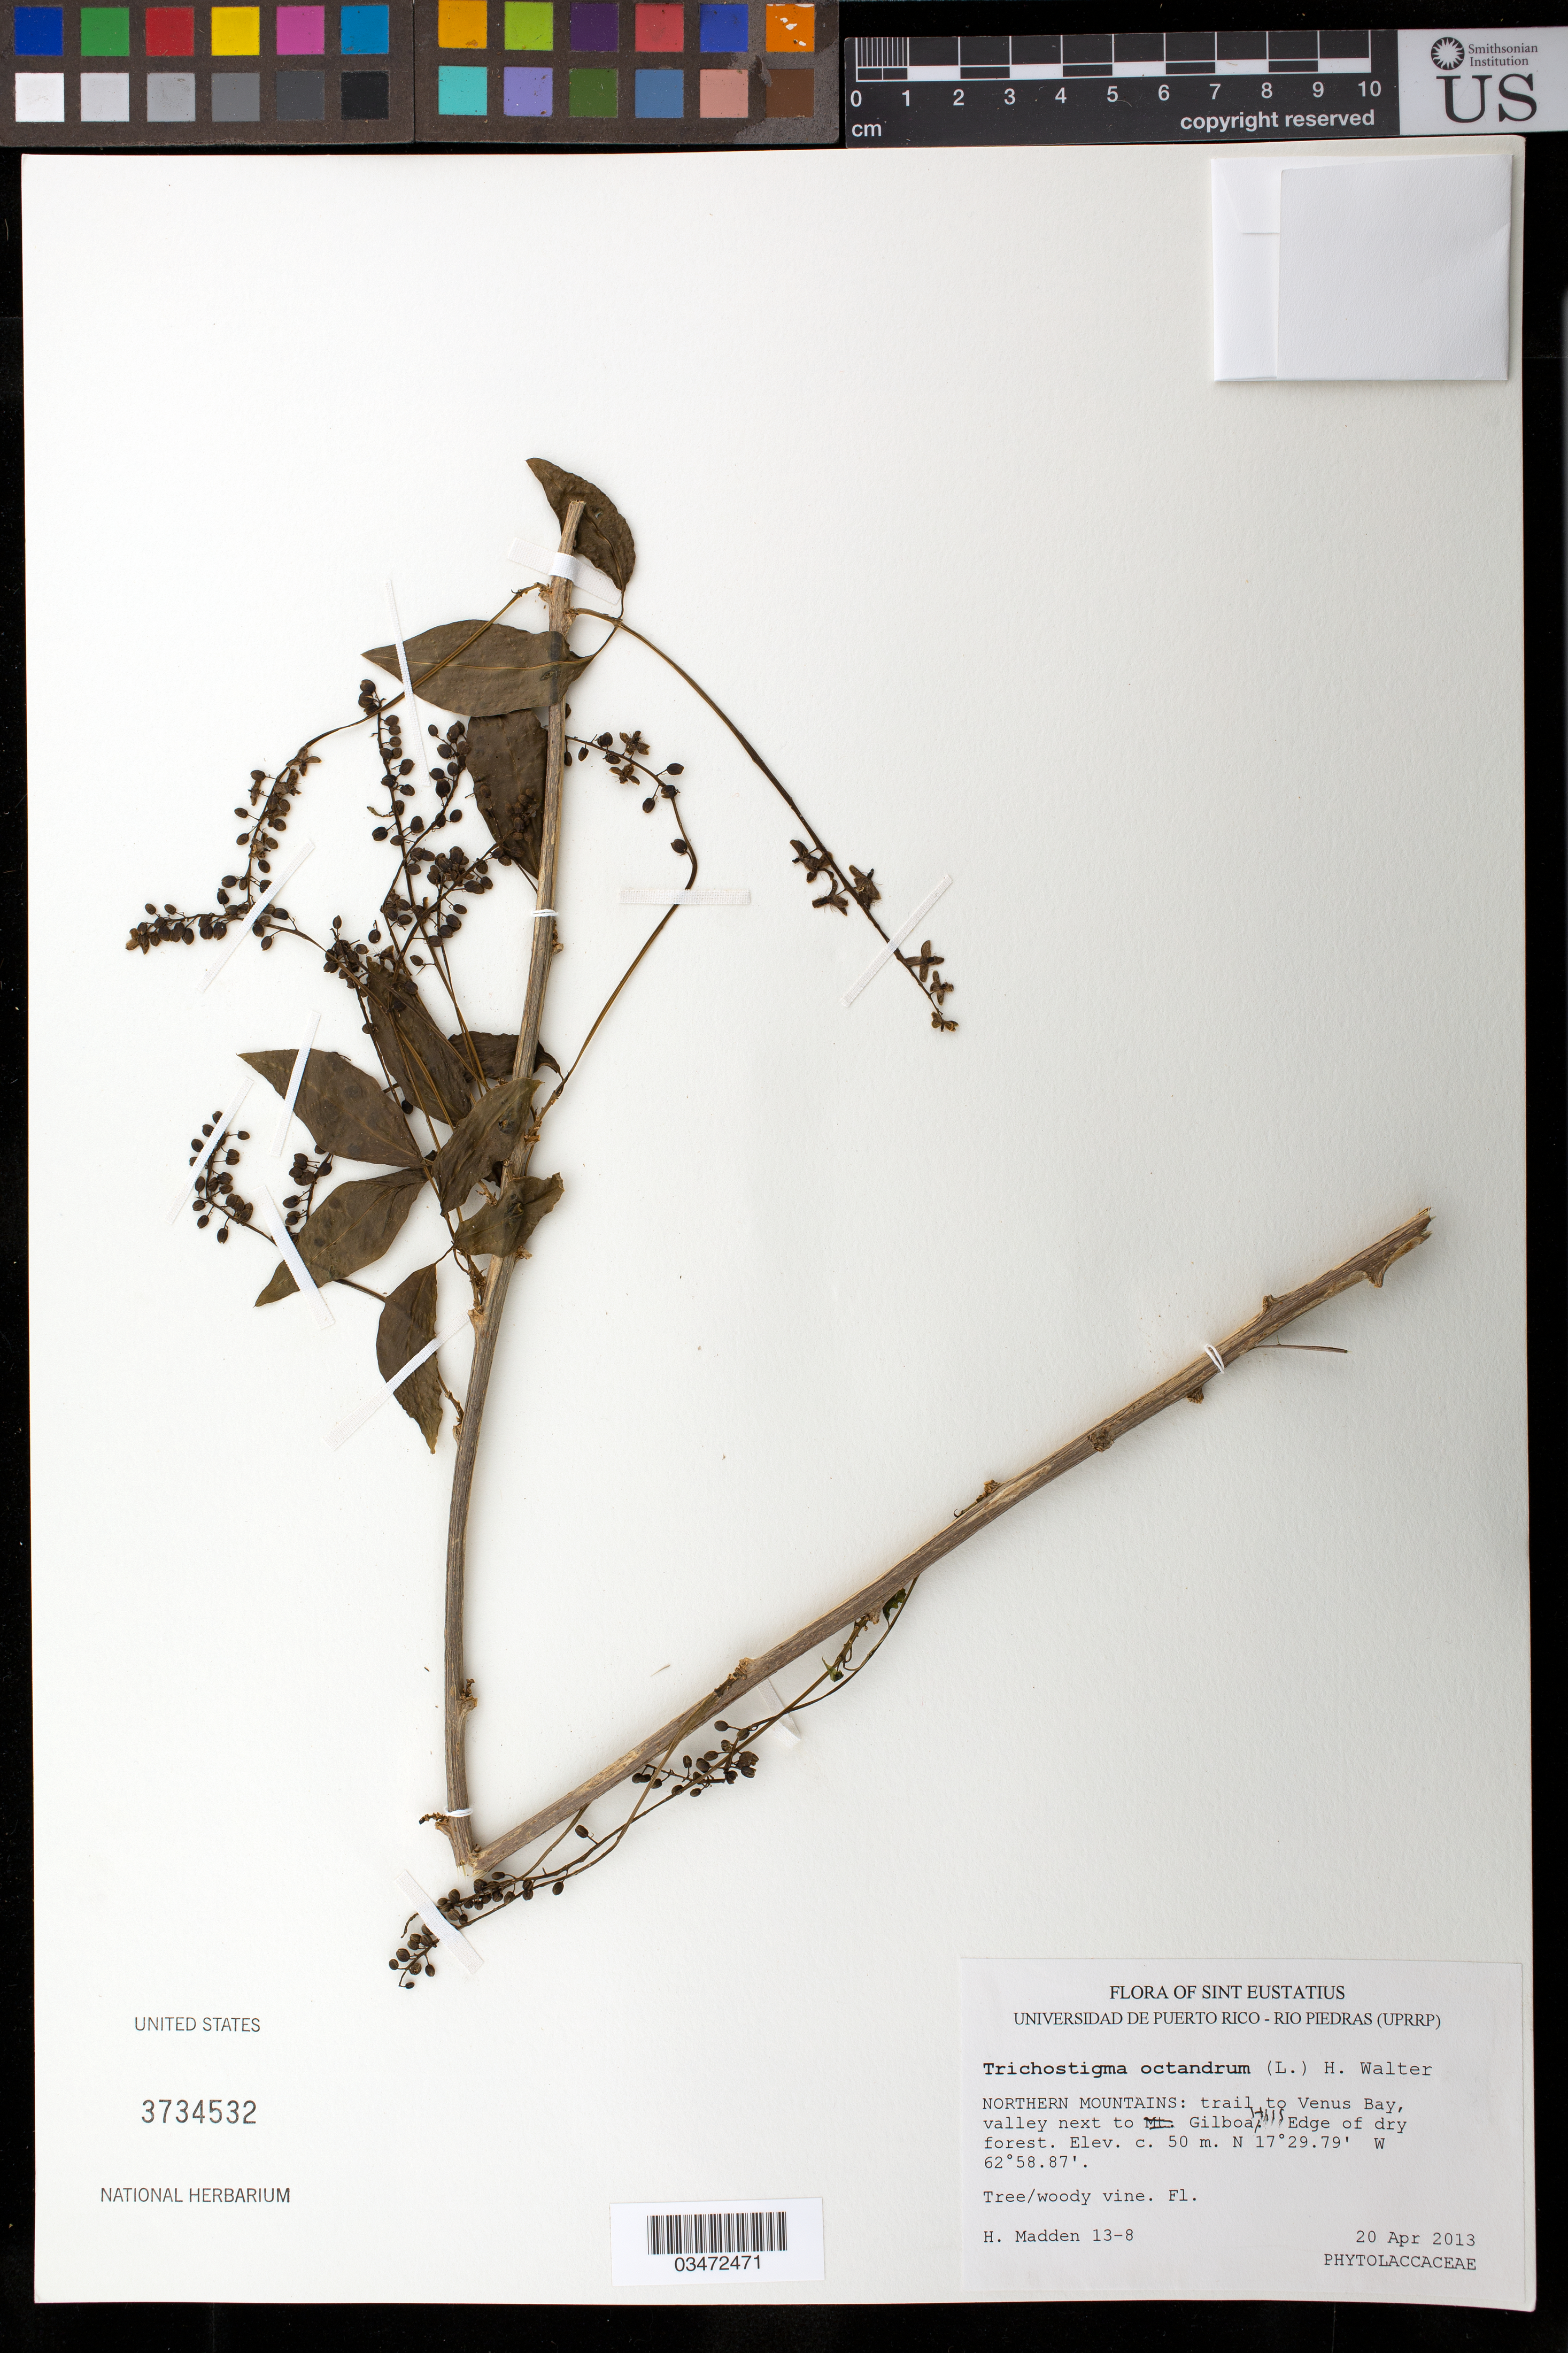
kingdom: Plantae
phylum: Tracheophyta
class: Magnoliopsida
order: Caryophyllales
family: Phytolaccaceae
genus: Trichostigma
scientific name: Trichostigma octandrum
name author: (L.) H. Walter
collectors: H. Madden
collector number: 13-8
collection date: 2013-04-20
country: Netherlands Antilles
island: Sint Eustatius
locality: Northern Mountains: trail to Venus bay, valley next to Gilboa Hills.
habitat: edge of dry forest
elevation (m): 50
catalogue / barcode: US 3734532